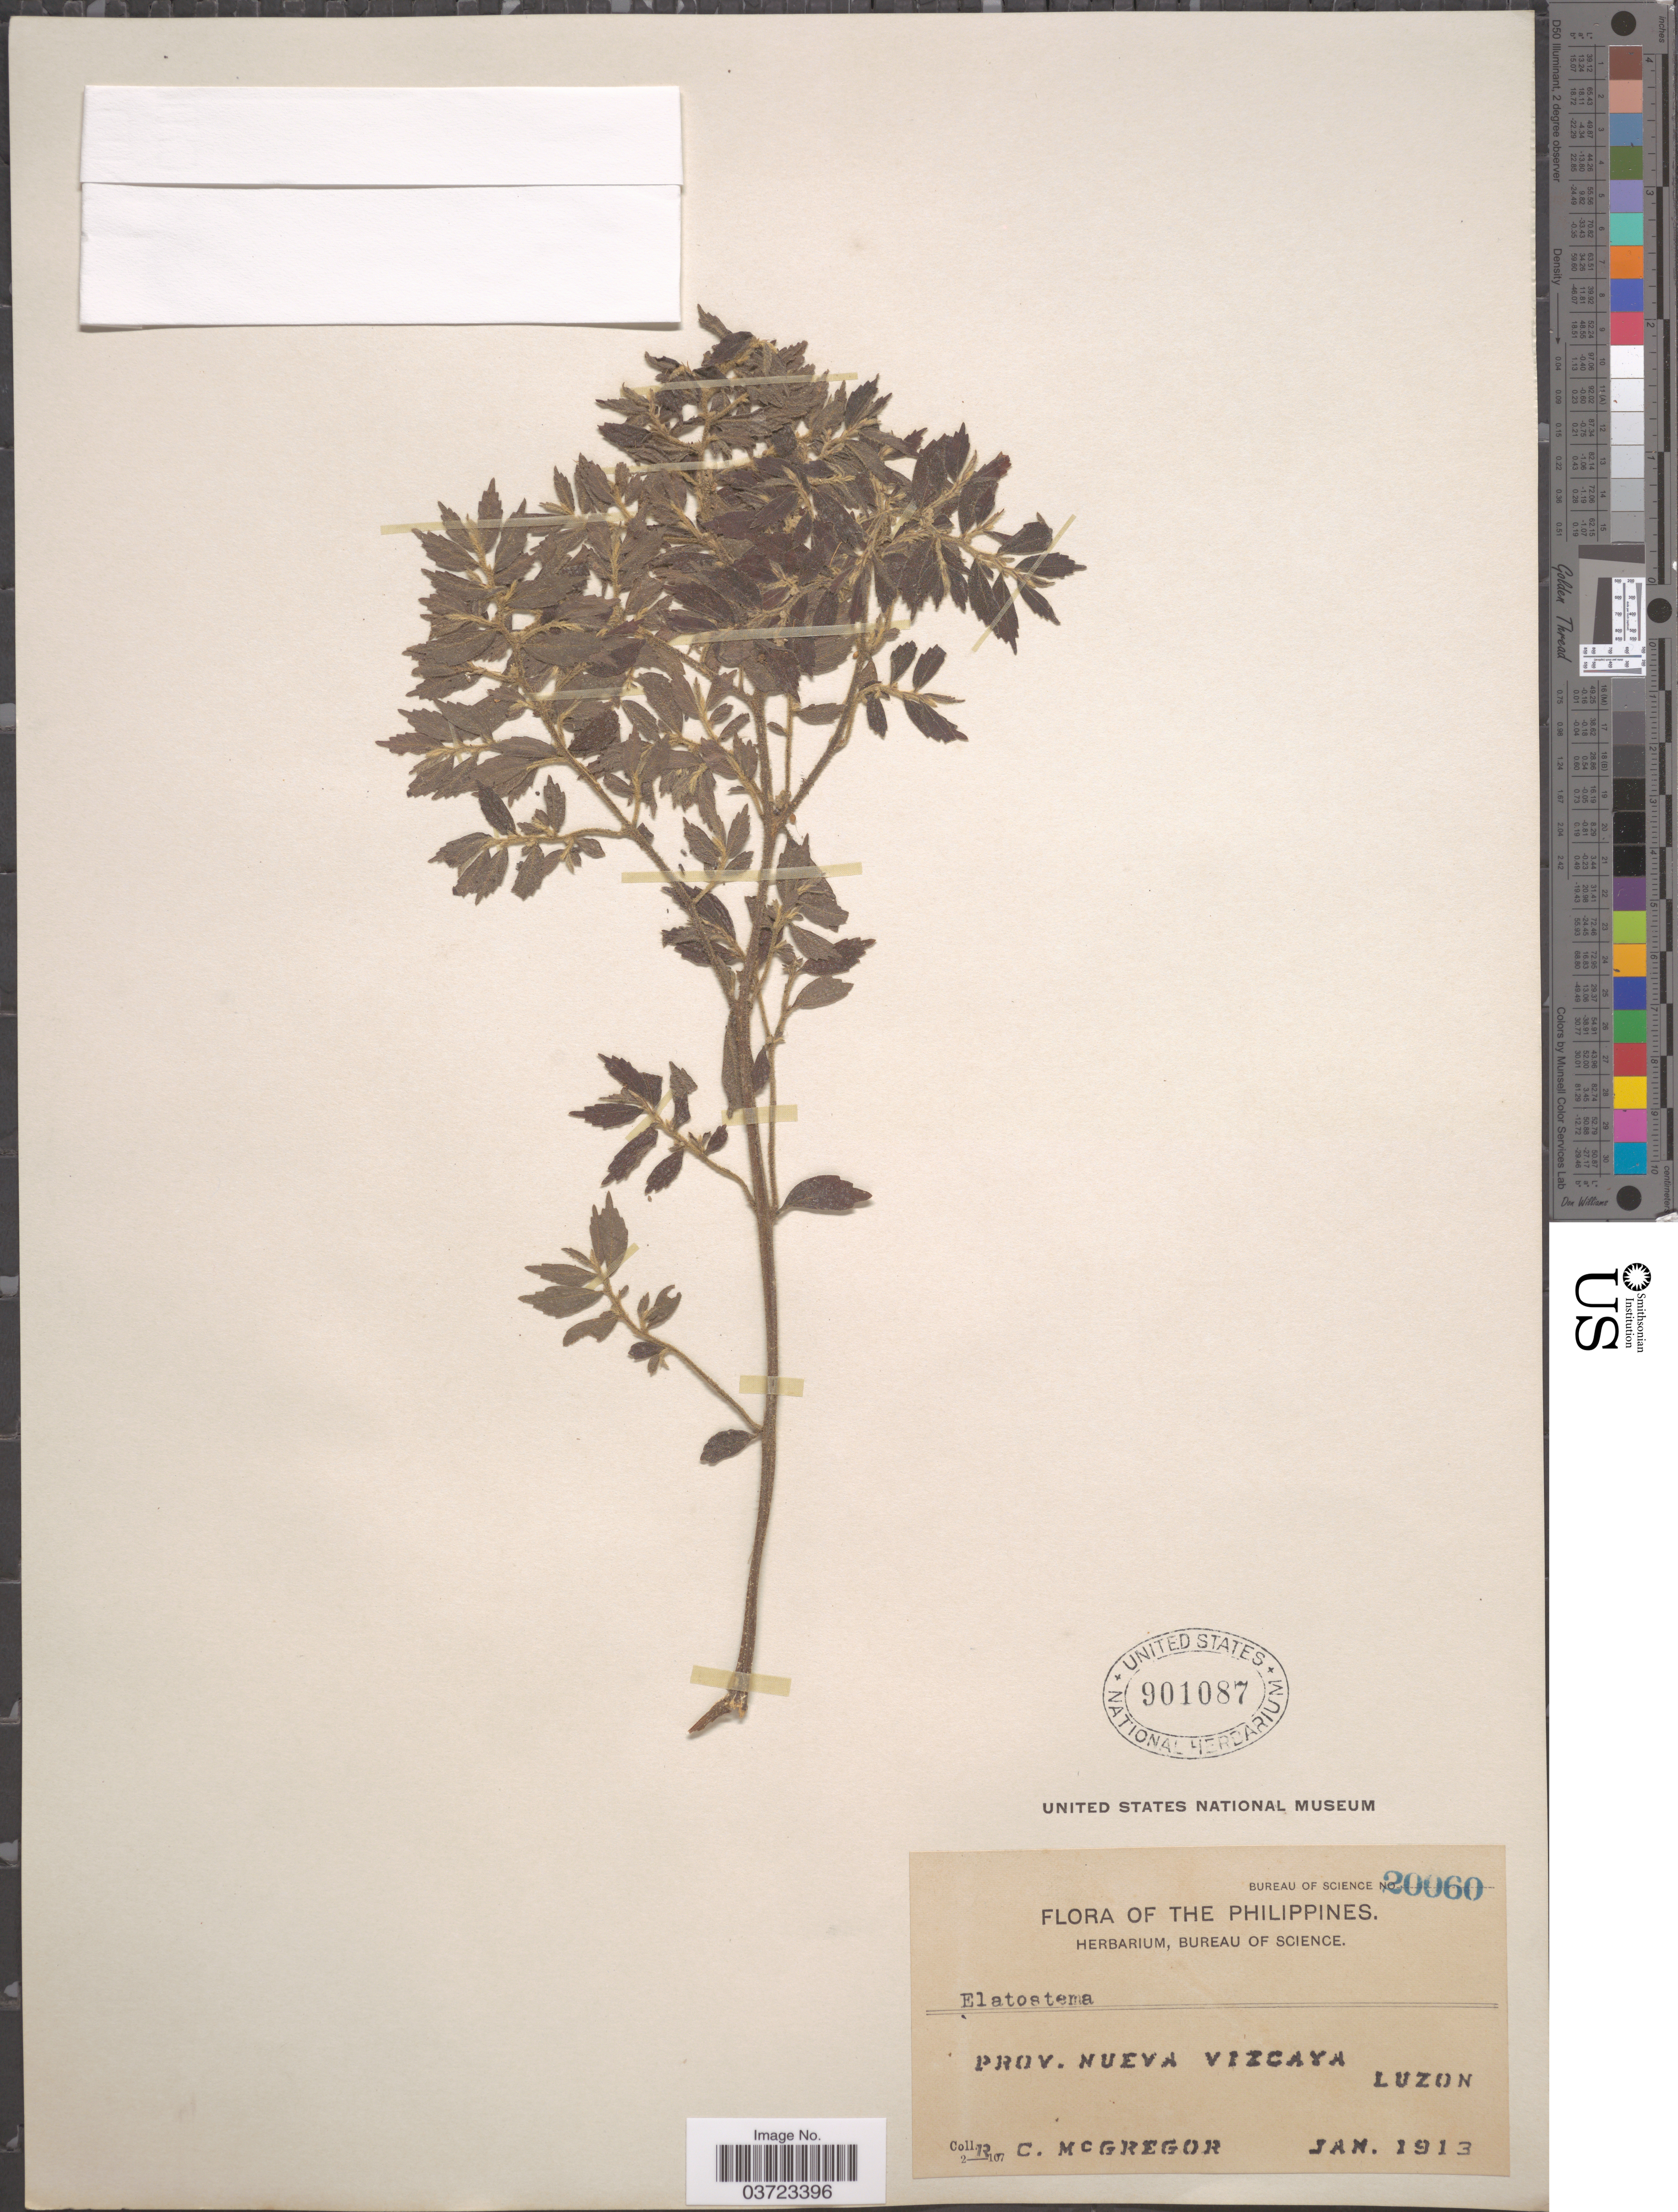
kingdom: Plantae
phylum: Tracheophyta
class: Magnoliopsida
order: Rosales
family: Urticaceae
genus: Elatostema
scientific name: Elatostema sp.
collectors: R. C. McGregor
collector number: Bureau of Science 20060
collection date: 1913-01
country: Philippines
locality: Prov. Nueva Vizcaya.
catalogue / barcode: US 901087